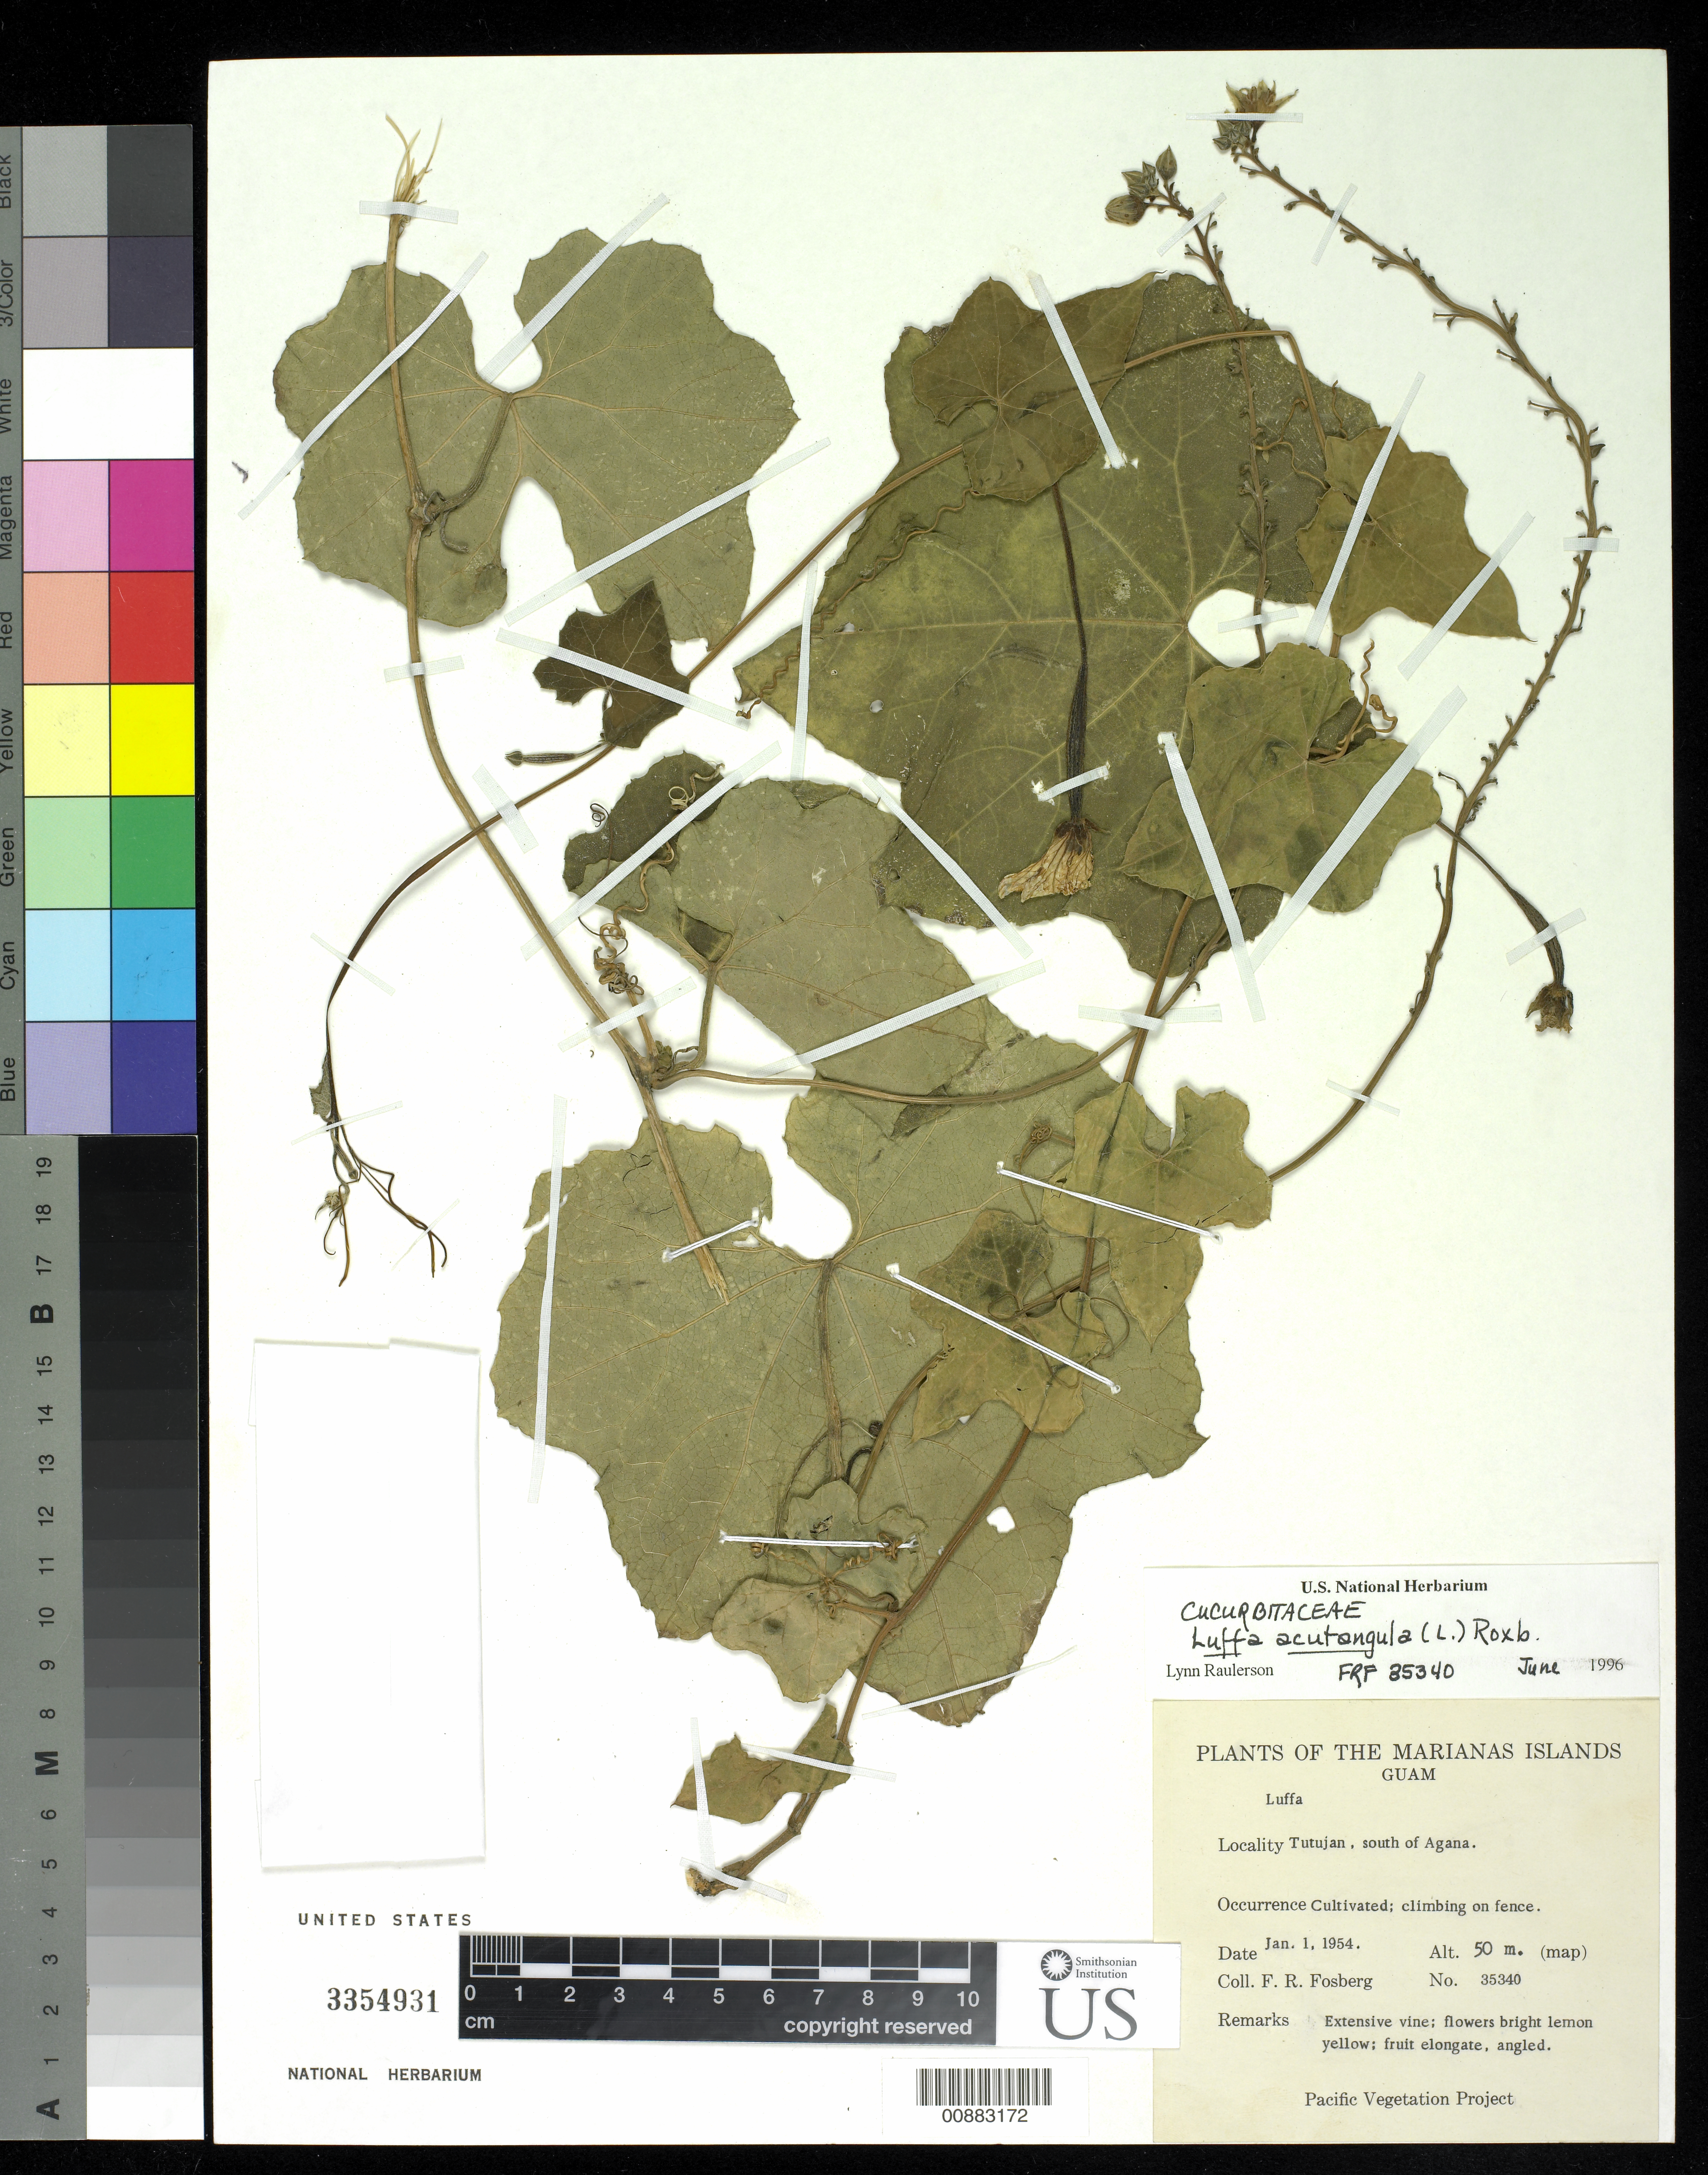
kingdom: Plantae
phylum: Tracheophyta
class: Magnoliopsida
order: Cucurbitales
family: Cucurbitaceae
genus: Luffa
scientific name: Luffa acutangula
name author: (L.) Roxb.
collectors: R. Owen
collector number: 35340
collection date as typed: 29 Apr 1958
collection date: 1958-04-29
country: Palau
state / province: Koror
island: Oreor (Koror)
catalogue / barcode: US 3354931